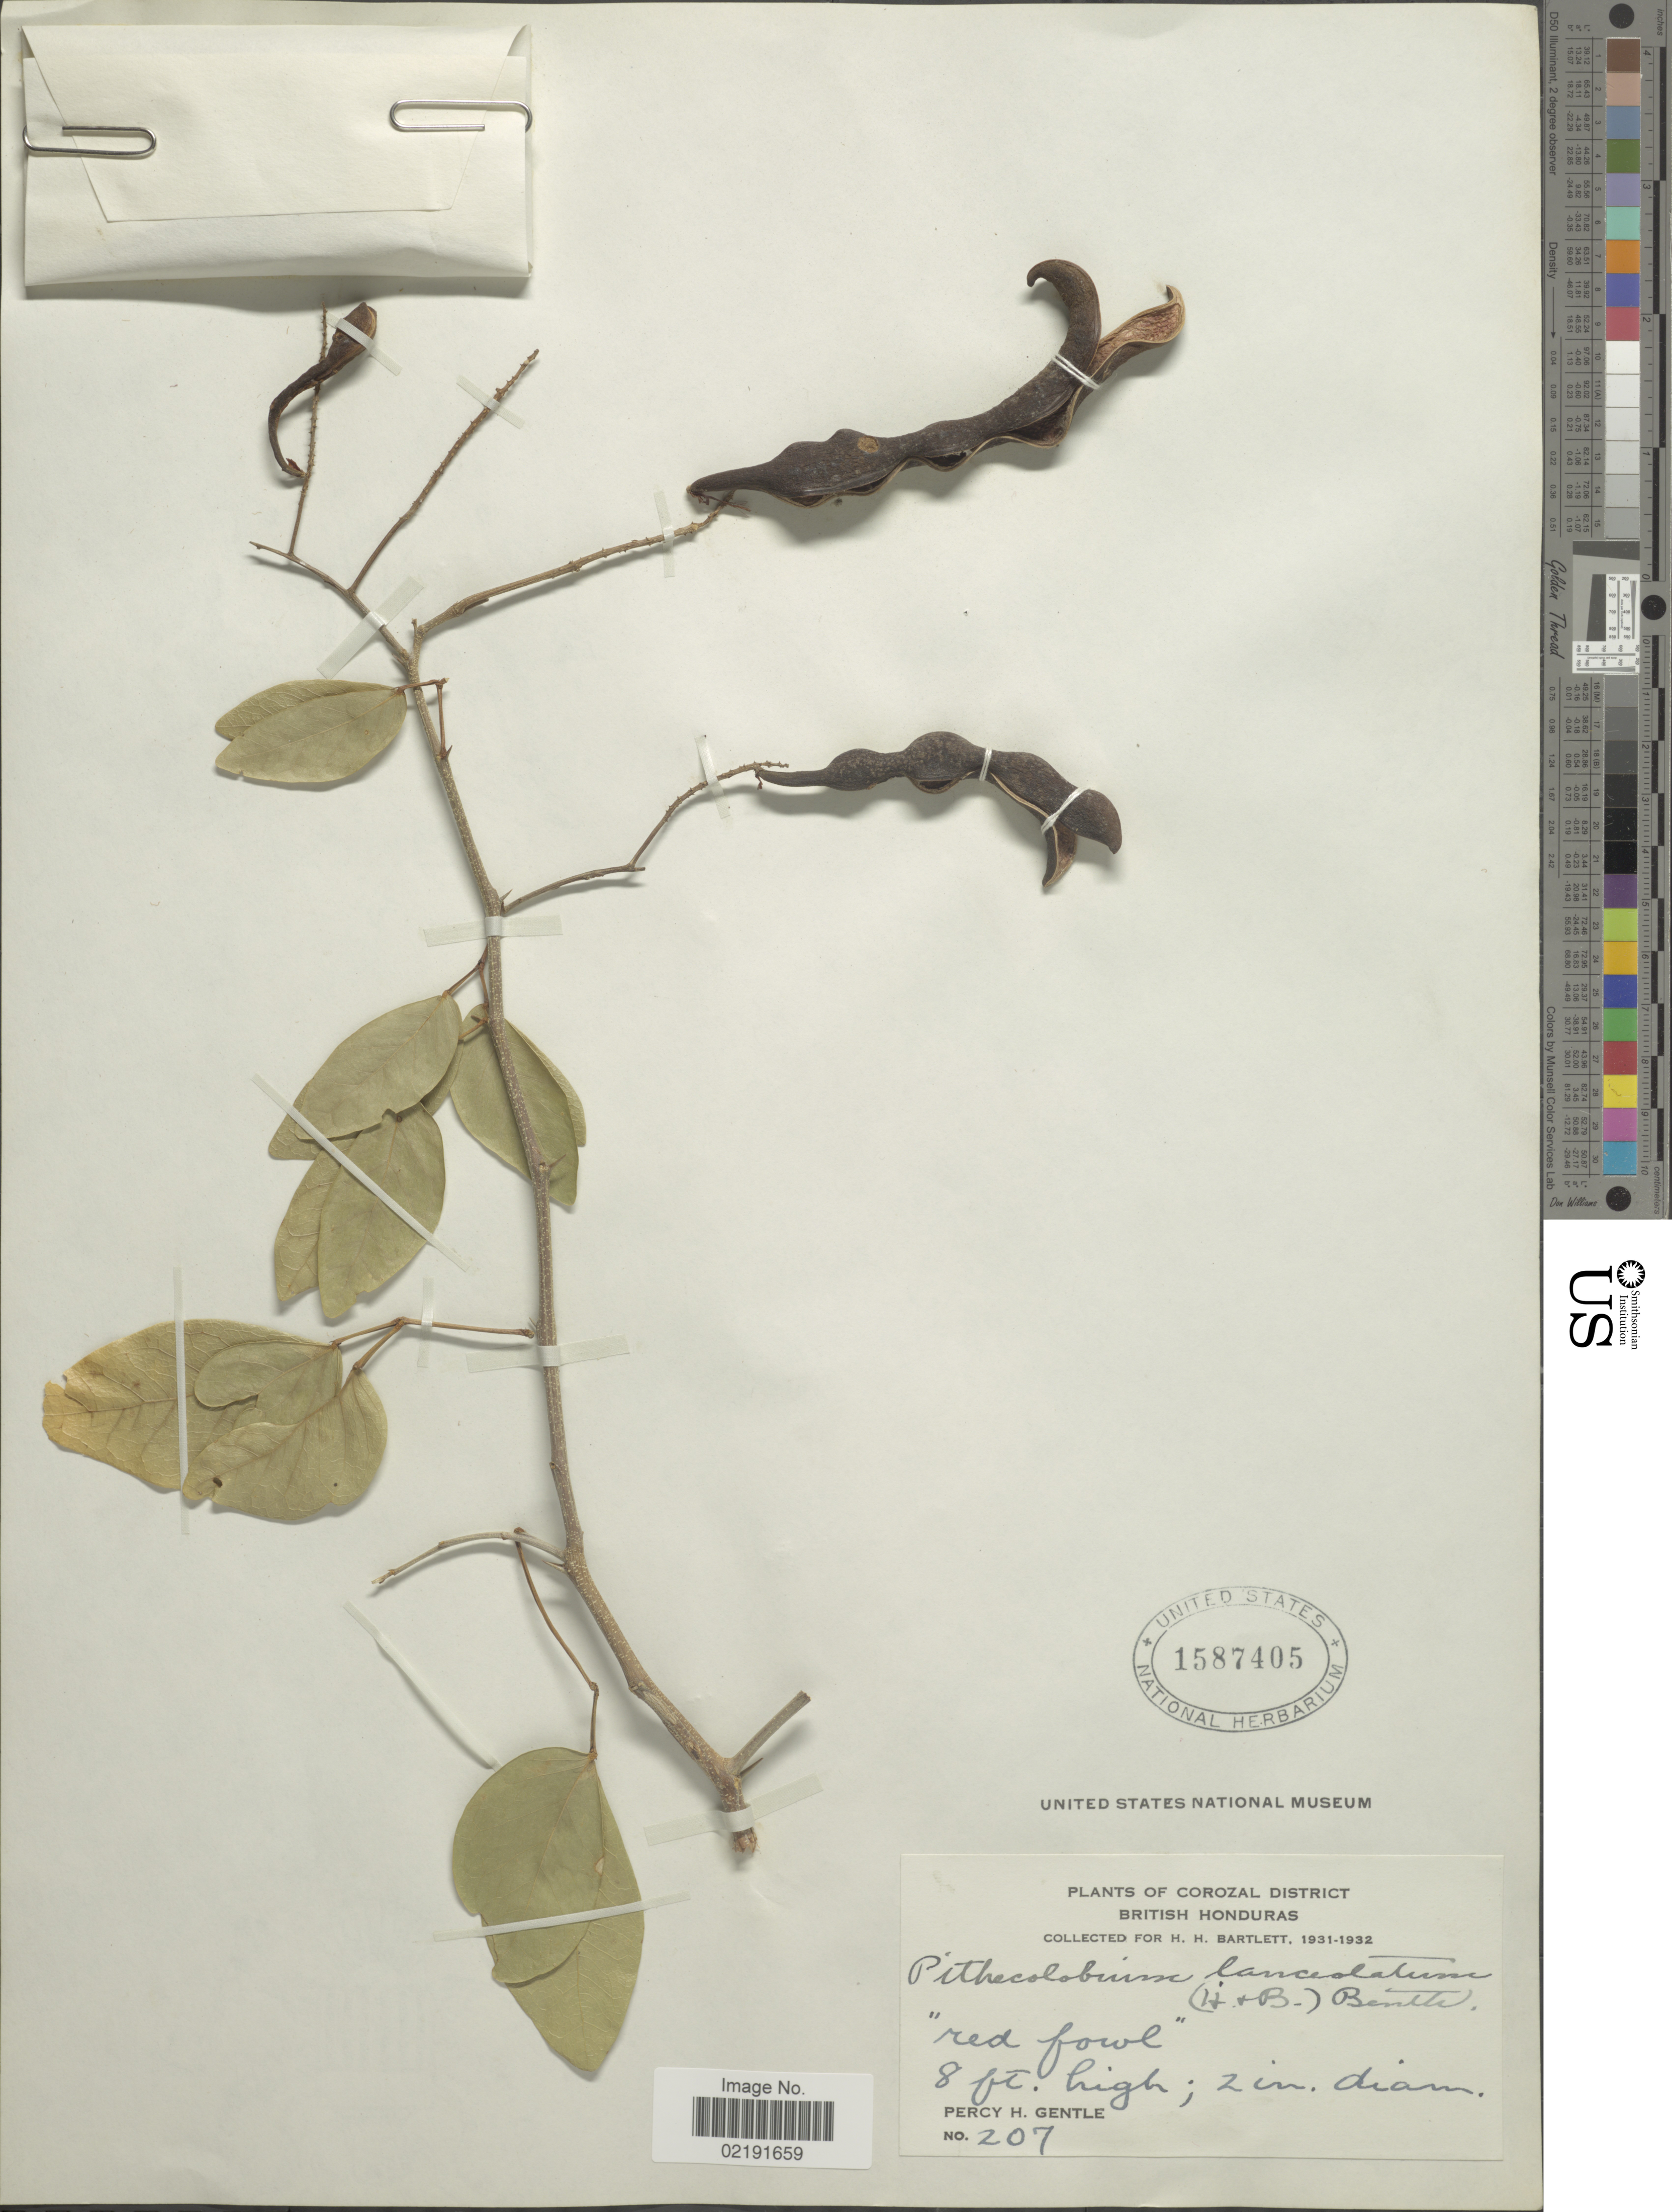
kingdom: Plantae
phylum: Tracheophyta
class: Magnoliopsida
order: Fabales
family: Fabaceae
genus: Pithecellobium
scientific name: Pithecellobium lanceolatum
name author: (Humb. & Bonpl. ex Willd.) Benth.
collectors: P. H. Gentle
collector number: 207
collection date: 1931/1932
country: Belize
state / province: Corozal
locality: Corozal District. British Honduras.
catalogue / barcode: US 1587405